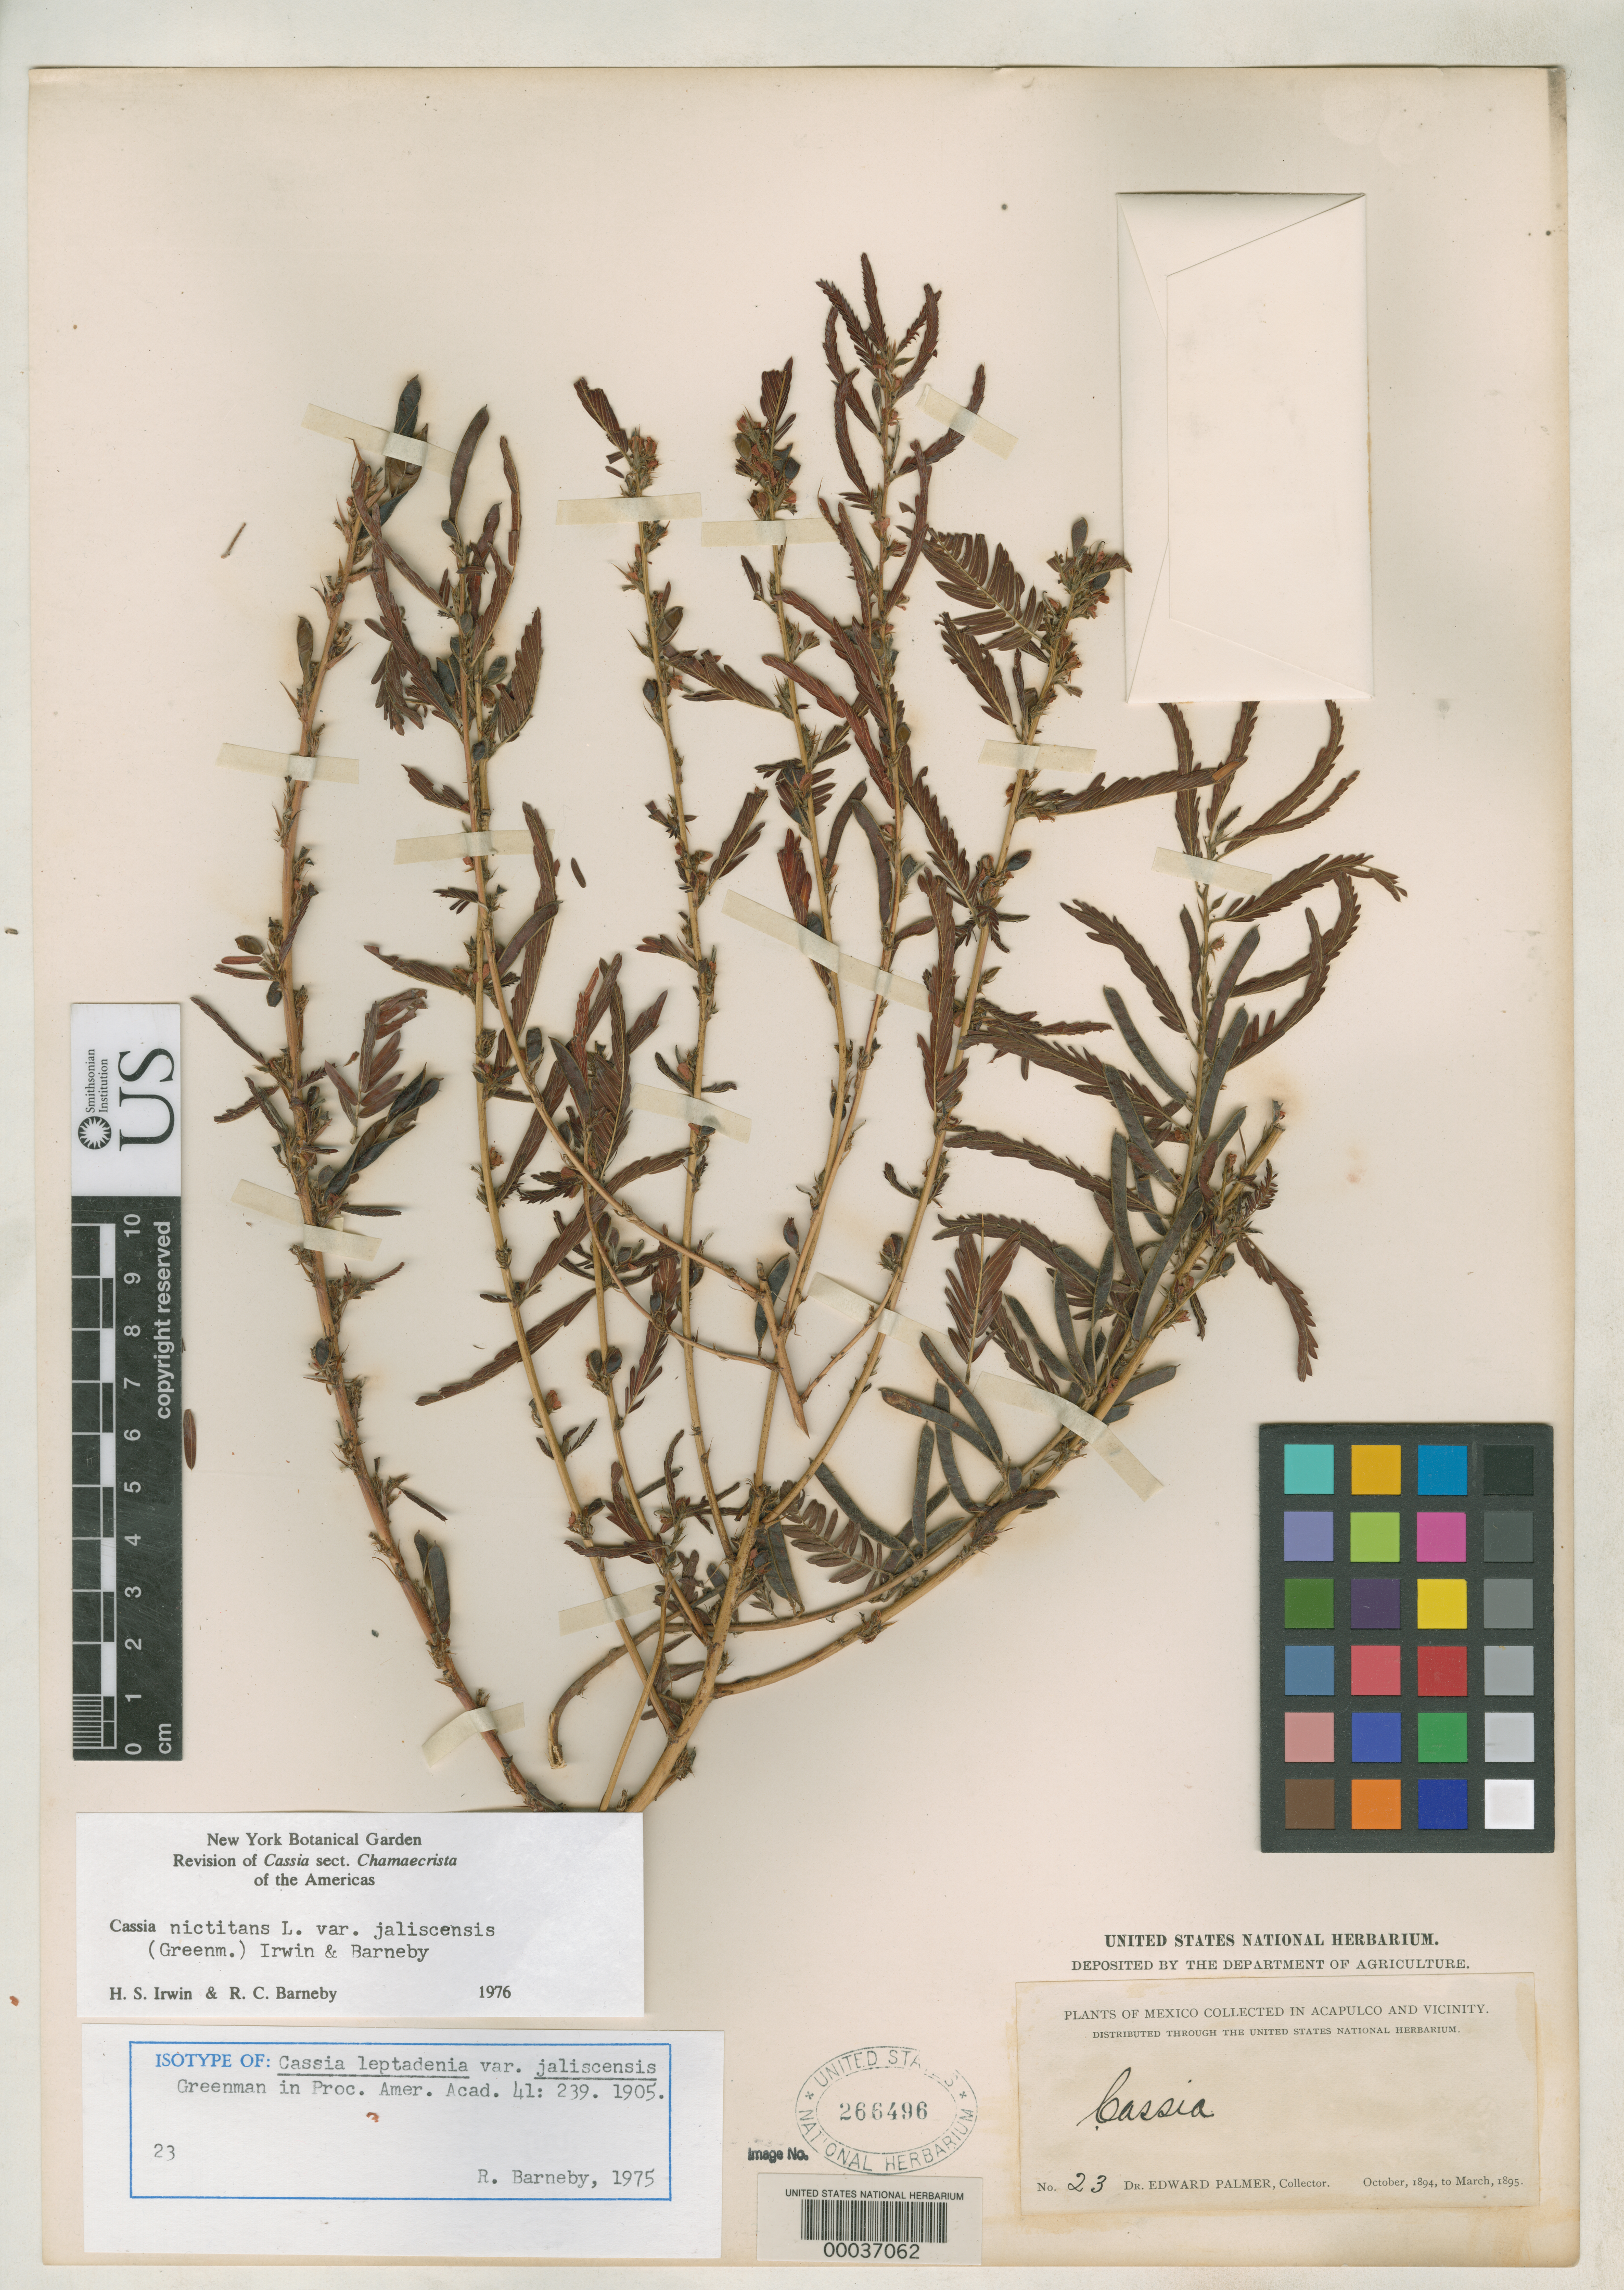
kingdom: Plantae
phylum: Tracheophyta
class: Magnoliopsida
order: Fabales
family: Fabaceae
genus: Cassia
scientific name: Cassia leptadenia var. jaliscensis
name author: Greenm.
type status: Isolectotype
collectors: E. Palmer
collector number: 23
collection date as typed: Oct 1894 to -- Mar 1895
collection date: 1894-10/1895-03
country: Mexico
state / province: Jalisco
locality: Acapulco and vicinity.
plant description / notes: Published as "jaliscensis".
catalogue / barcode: US 266496